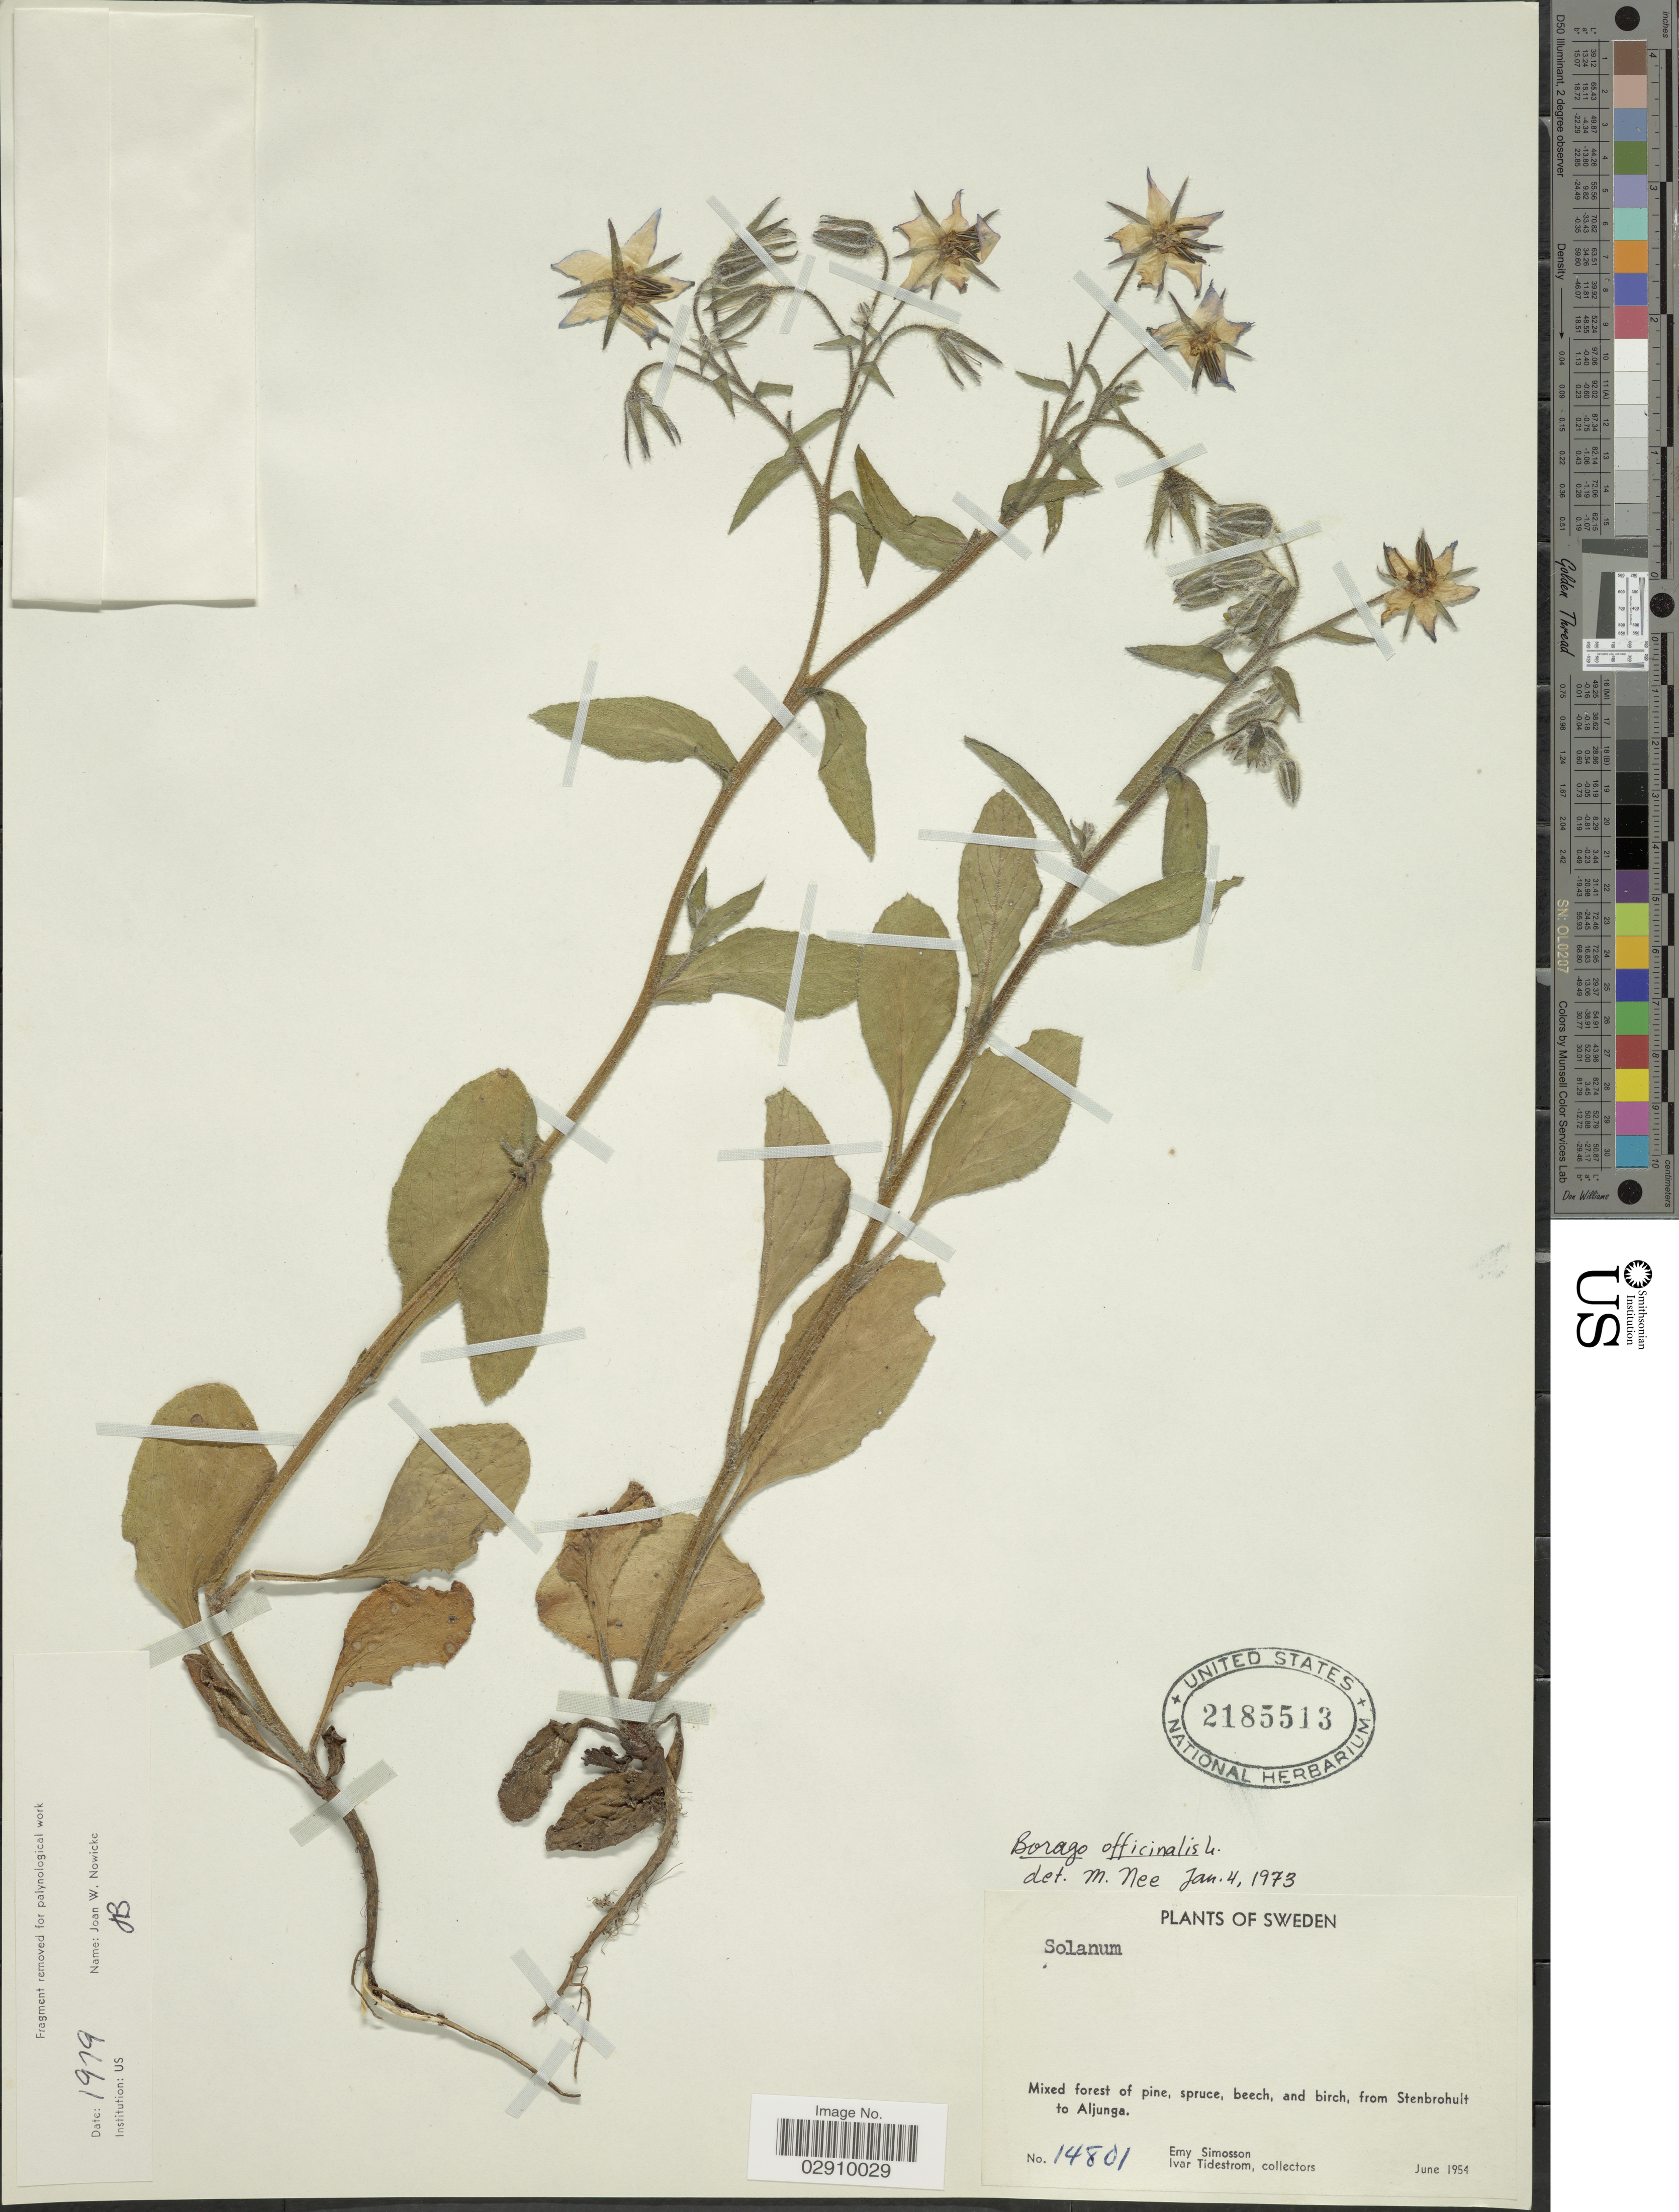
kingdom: Plantae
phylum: Tracheophyta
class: Magnoliopsida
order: Boraginales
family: Boraginaceae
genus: Borago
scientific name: Borago officinalis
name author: L.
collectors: E. Simosson & I. F. Tidestrom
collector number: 14801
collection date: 1954-06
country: Sweden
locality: Mixed forest of pine, spruce, beech, and birch, from Stenbrohult to Aljunga.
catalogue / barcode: US 2185513